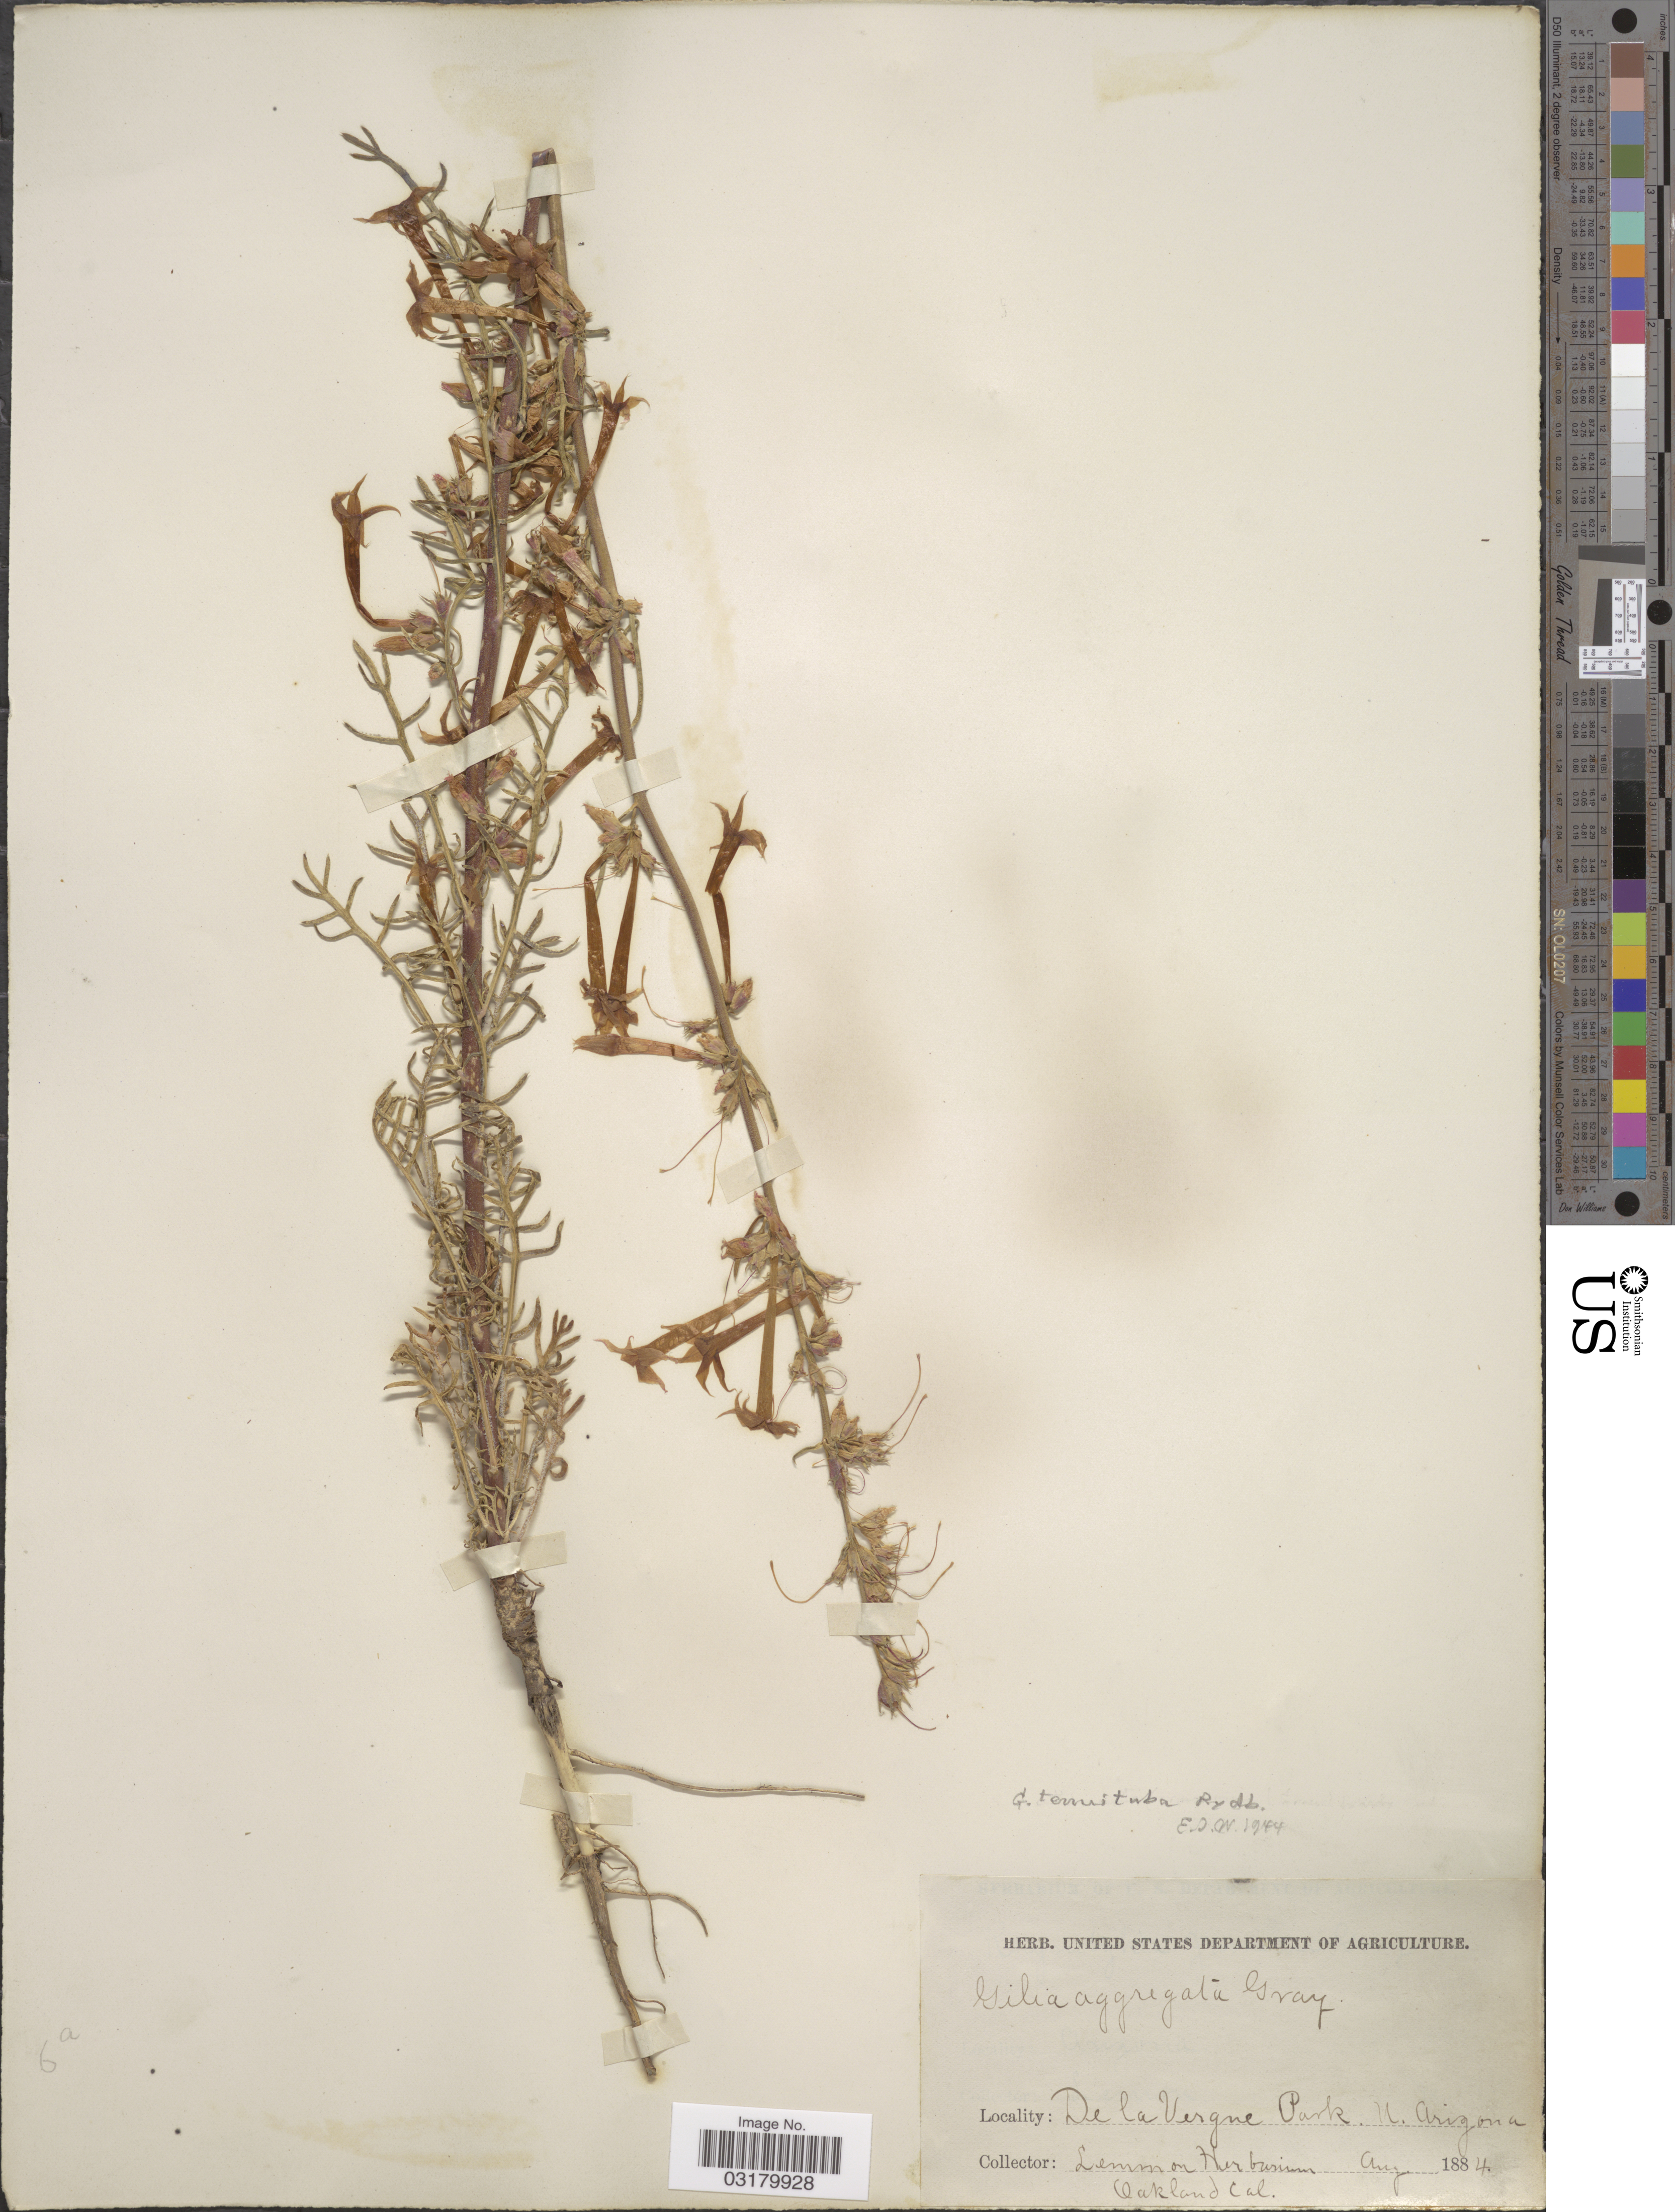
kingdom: Plantae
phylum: Tracheophyta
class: Magnoliopsida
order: Ericales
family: Polemoniaceae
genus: Ipomopsis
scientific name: Ipomopsis tenuituba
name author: (Rydb.) V.E. Grant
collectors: ex herb. Lemmon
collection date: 1884-08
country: United States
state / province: Arizona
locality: De la Vergne Park. N. Arizona.